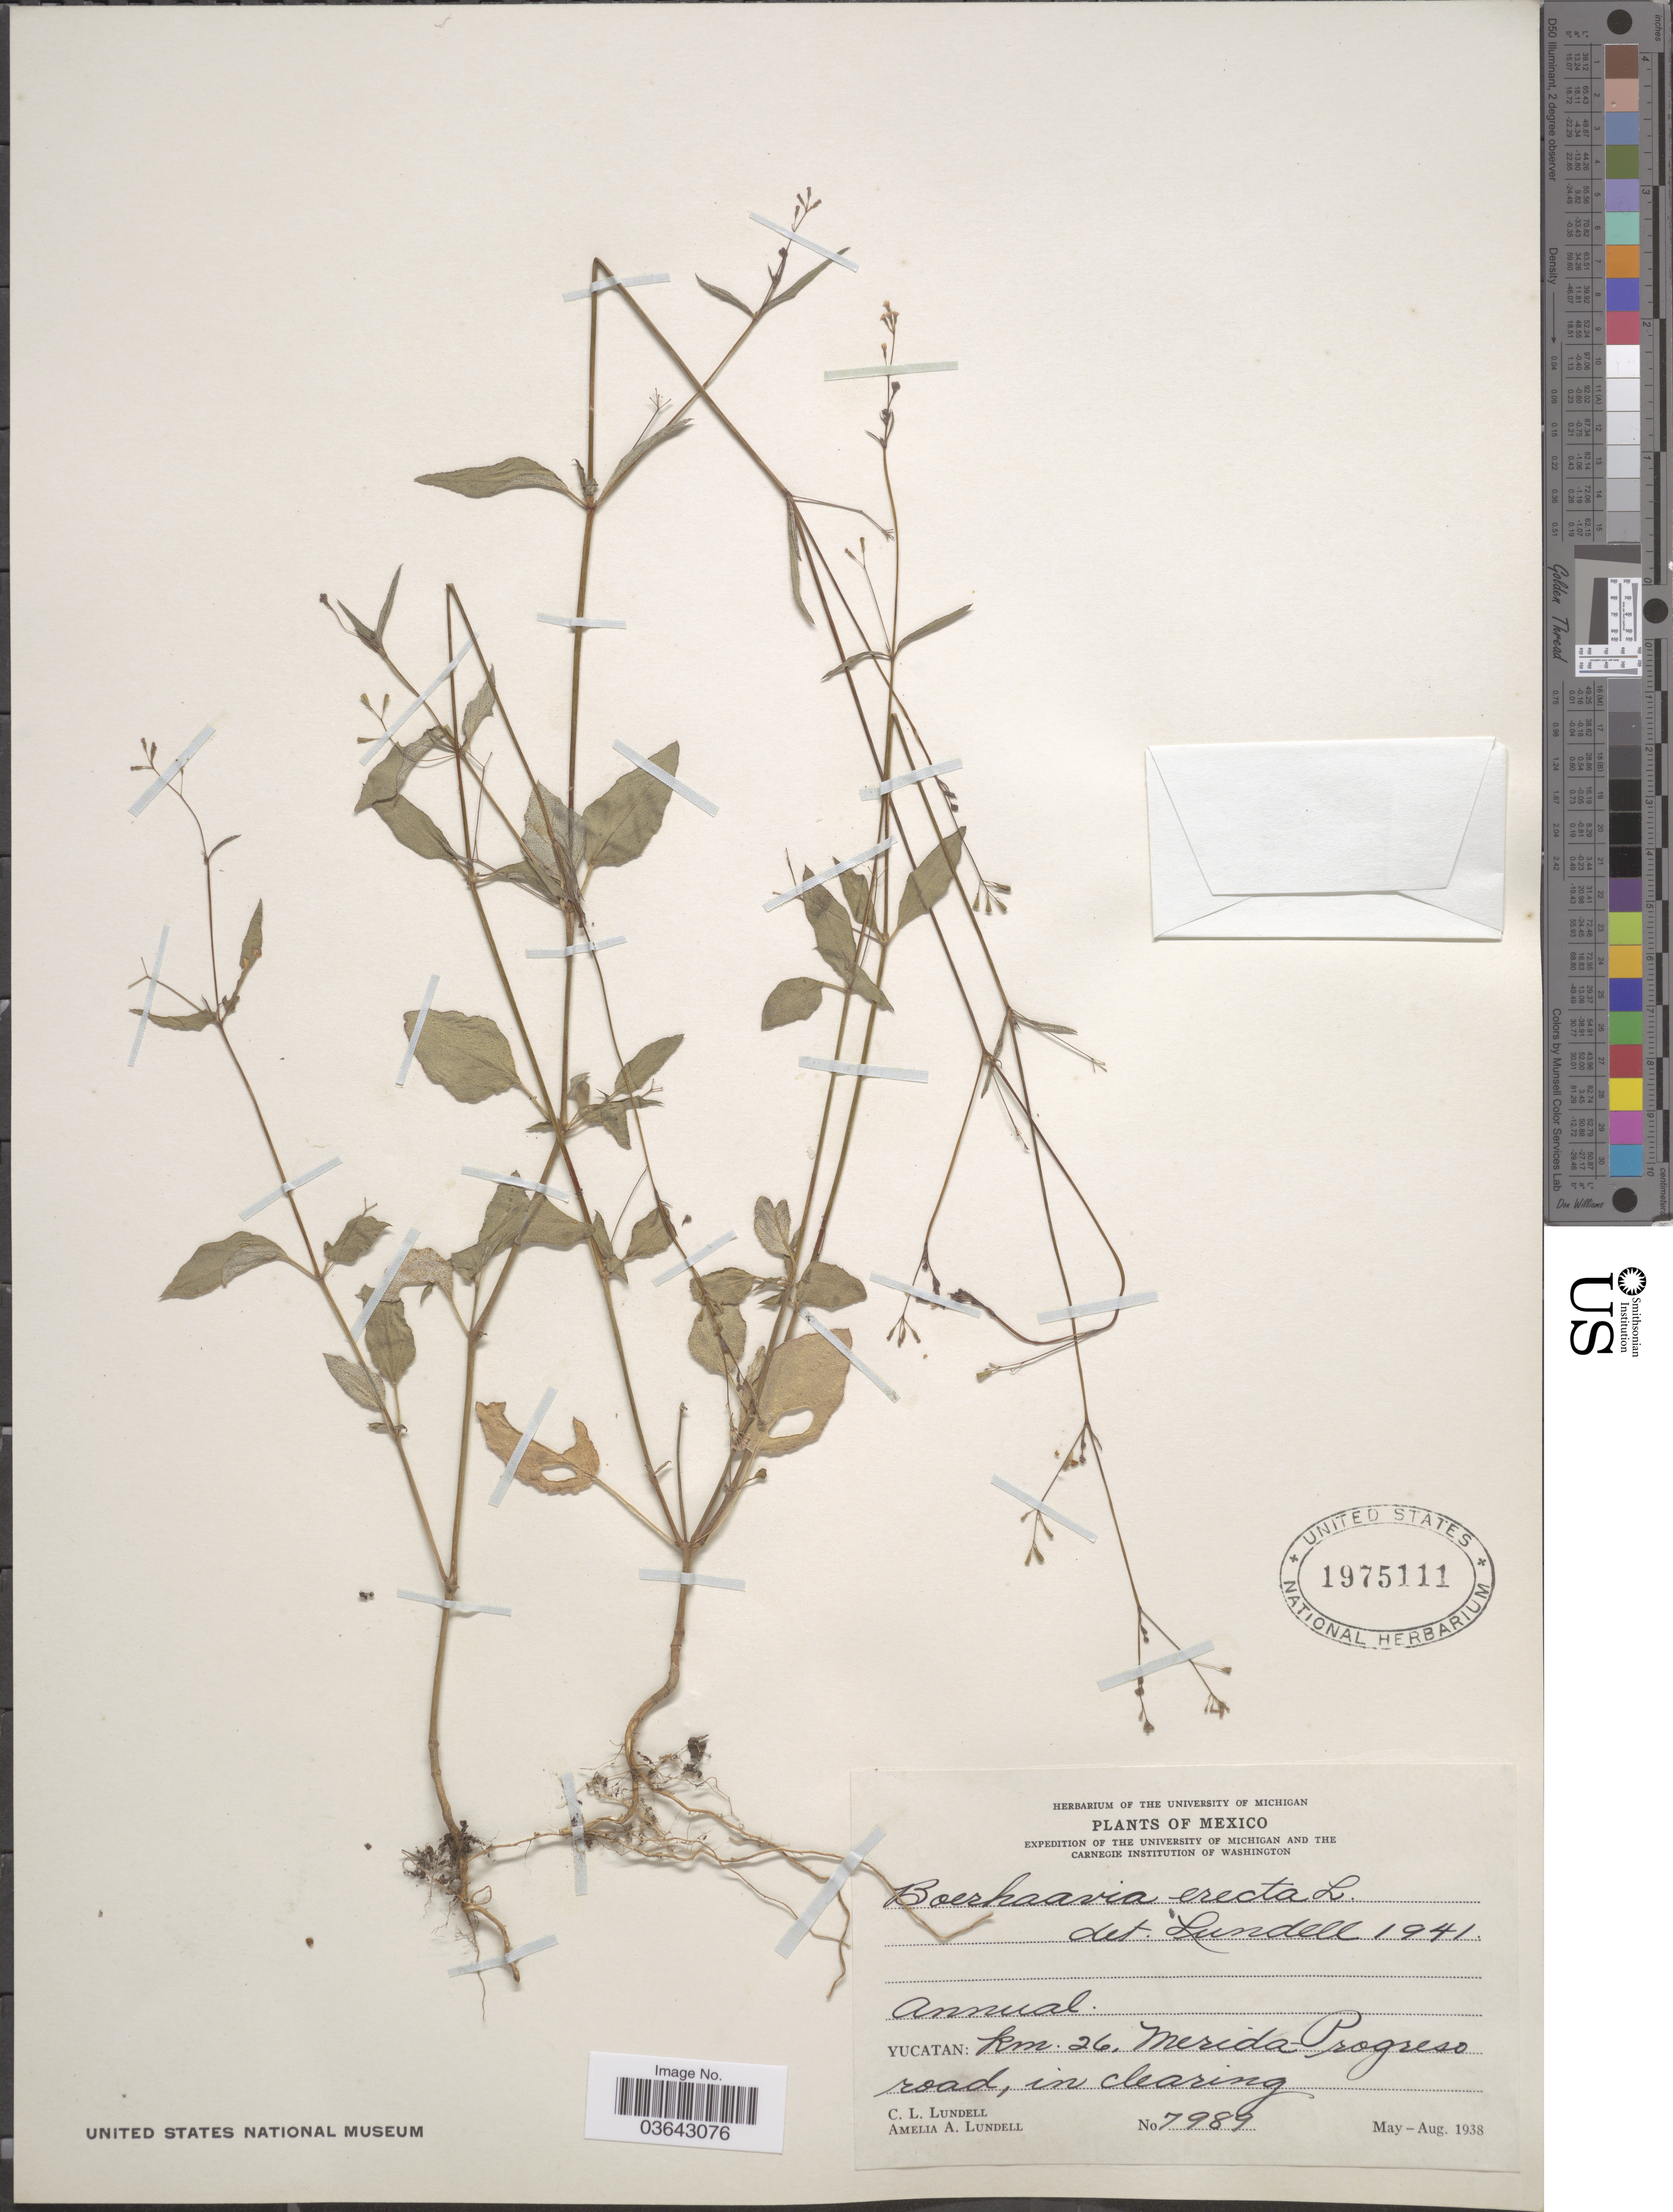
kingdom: Plantae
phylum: Tracheophyta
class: Magnoliopsida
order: Caryophyllales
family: Nyctaginaceae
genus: Boerhavia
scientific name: Boerhavia erecta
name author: L.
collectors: C. L. Lundell & A. A. Lundell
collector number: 7989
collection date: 1938-05/1938-08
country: Mexico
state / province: Yucatán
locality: Km. 26, Merida Progreso road, in clearing.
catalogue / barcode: US 1975111